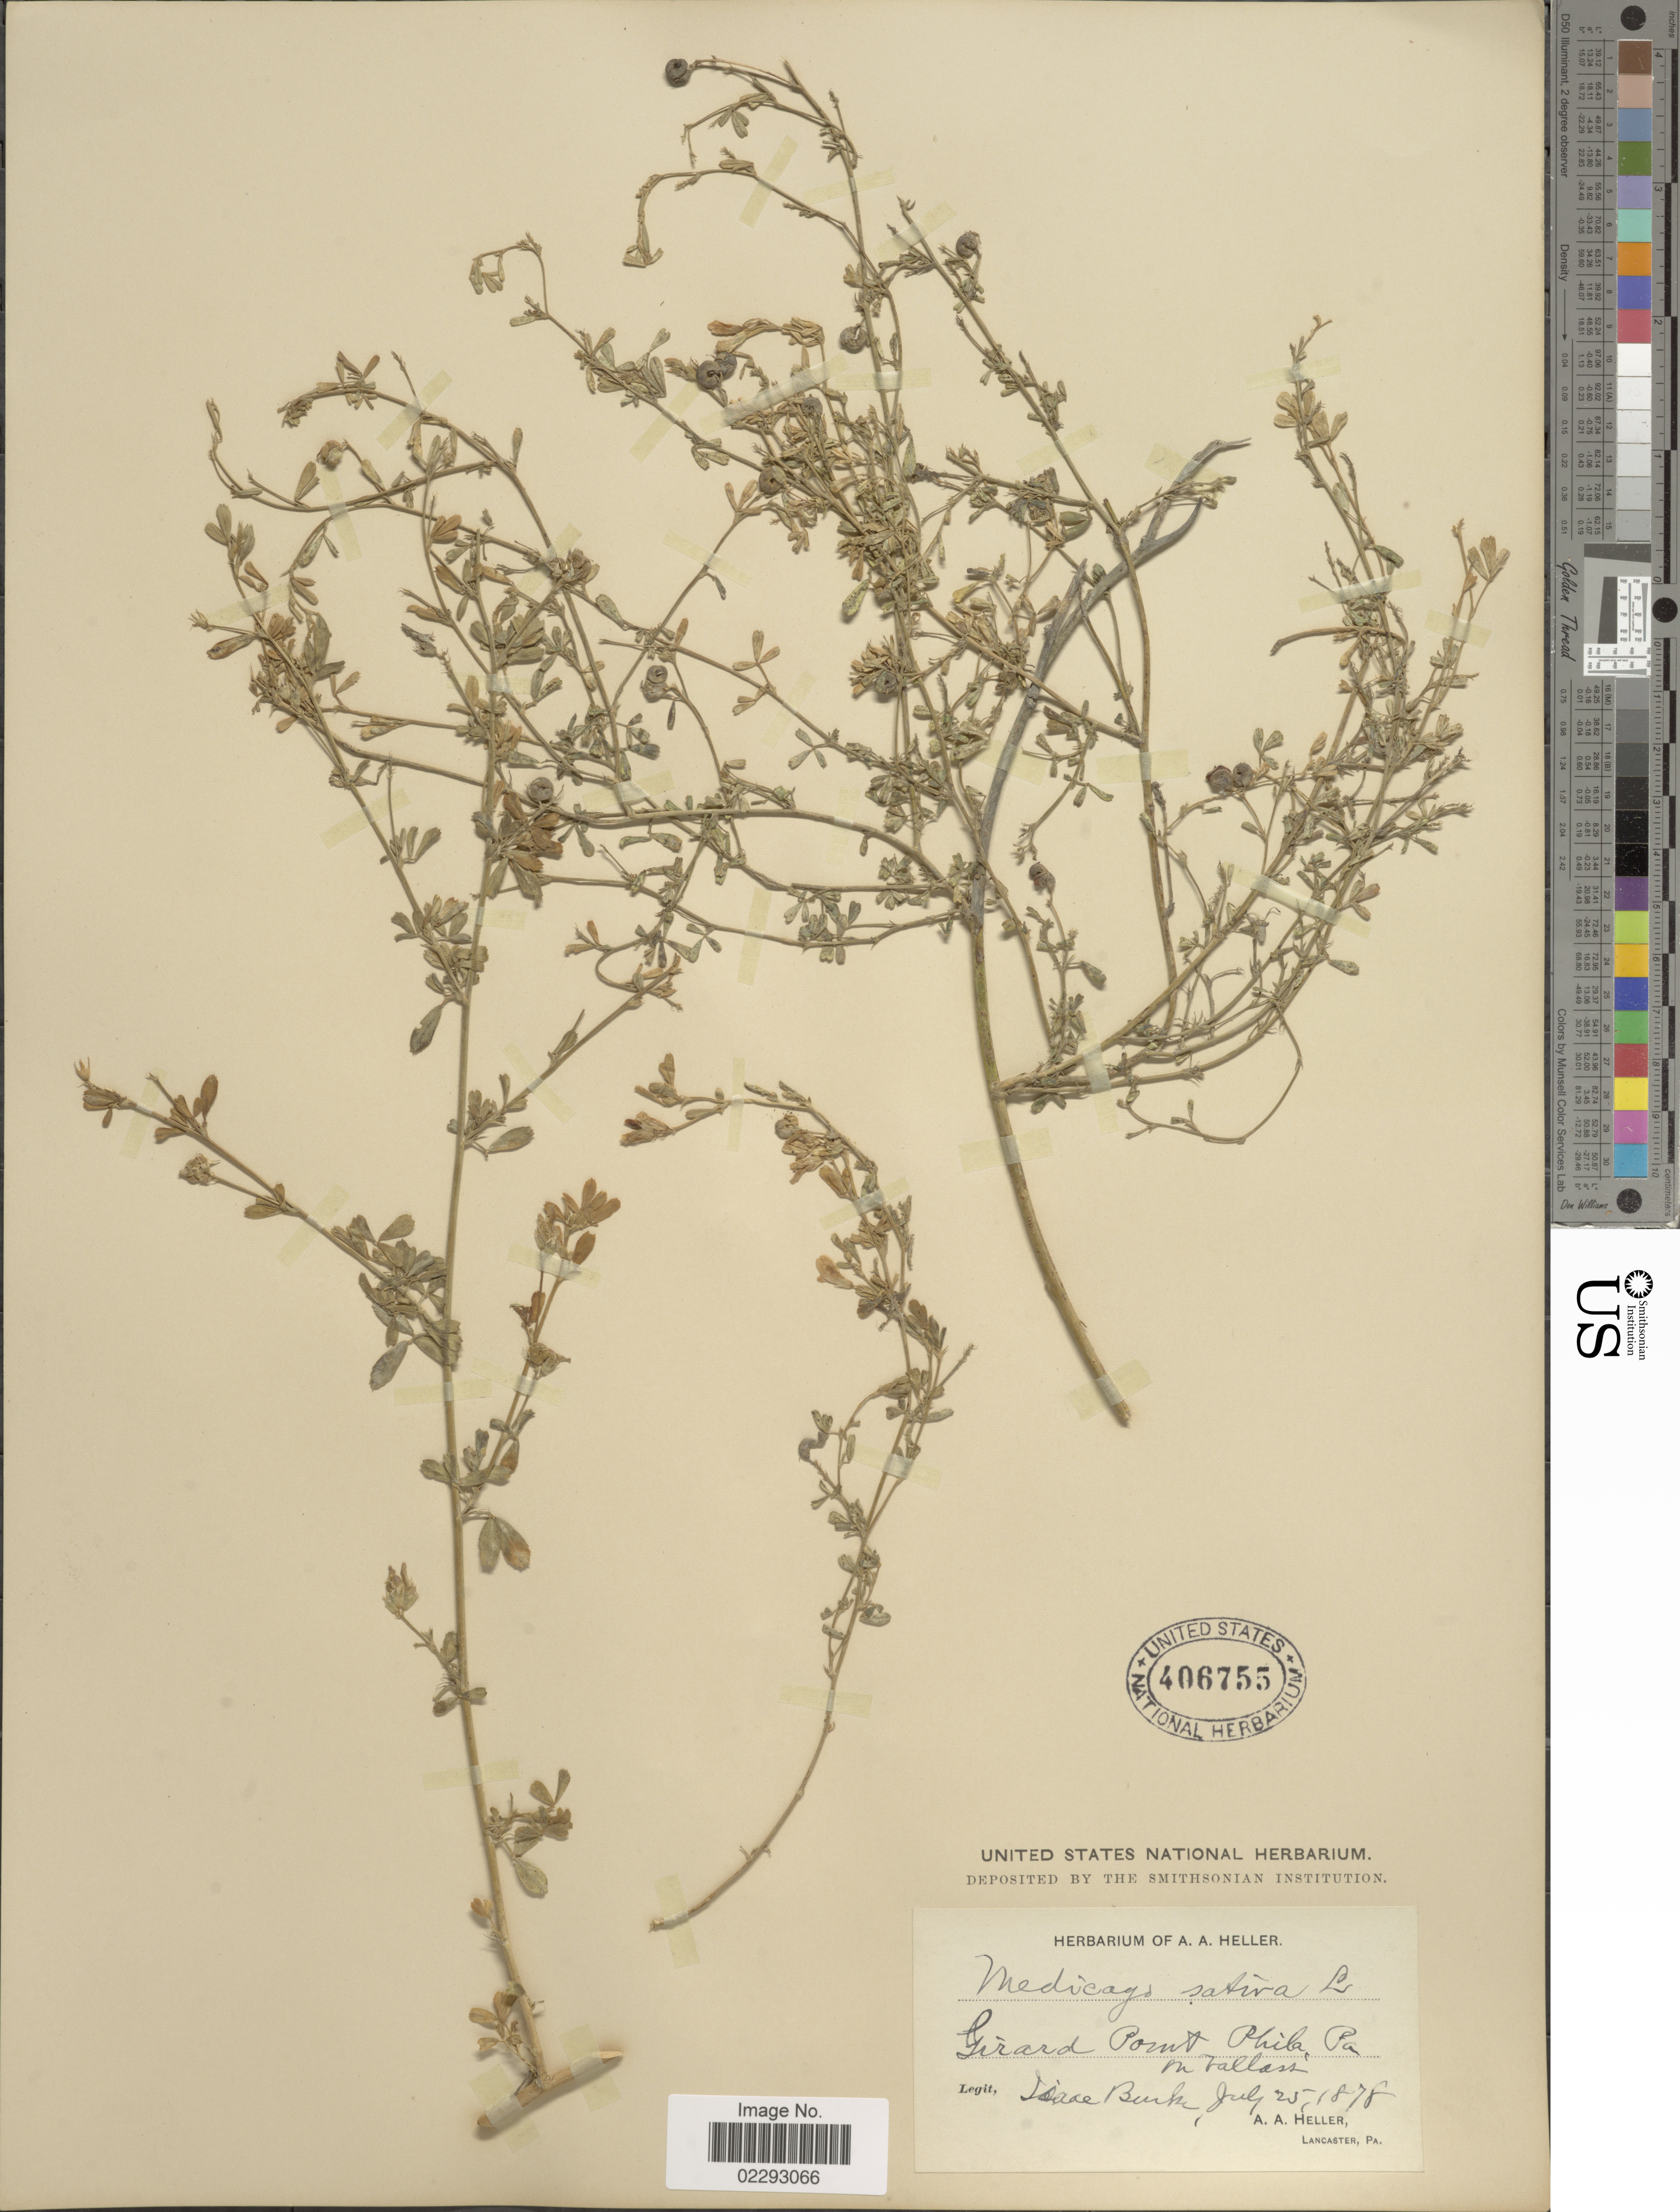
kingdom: Plantae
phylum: Tracheophyta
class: Magnoliopsida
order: Fabales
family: Fabaceae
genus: Medicago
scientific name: Medicago sativa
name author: L.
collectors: A. A. Heller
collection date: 1878-07-25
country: United States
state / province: Pennsylvania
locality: Girard Point Phia, on ballast.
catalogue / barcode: US 406755